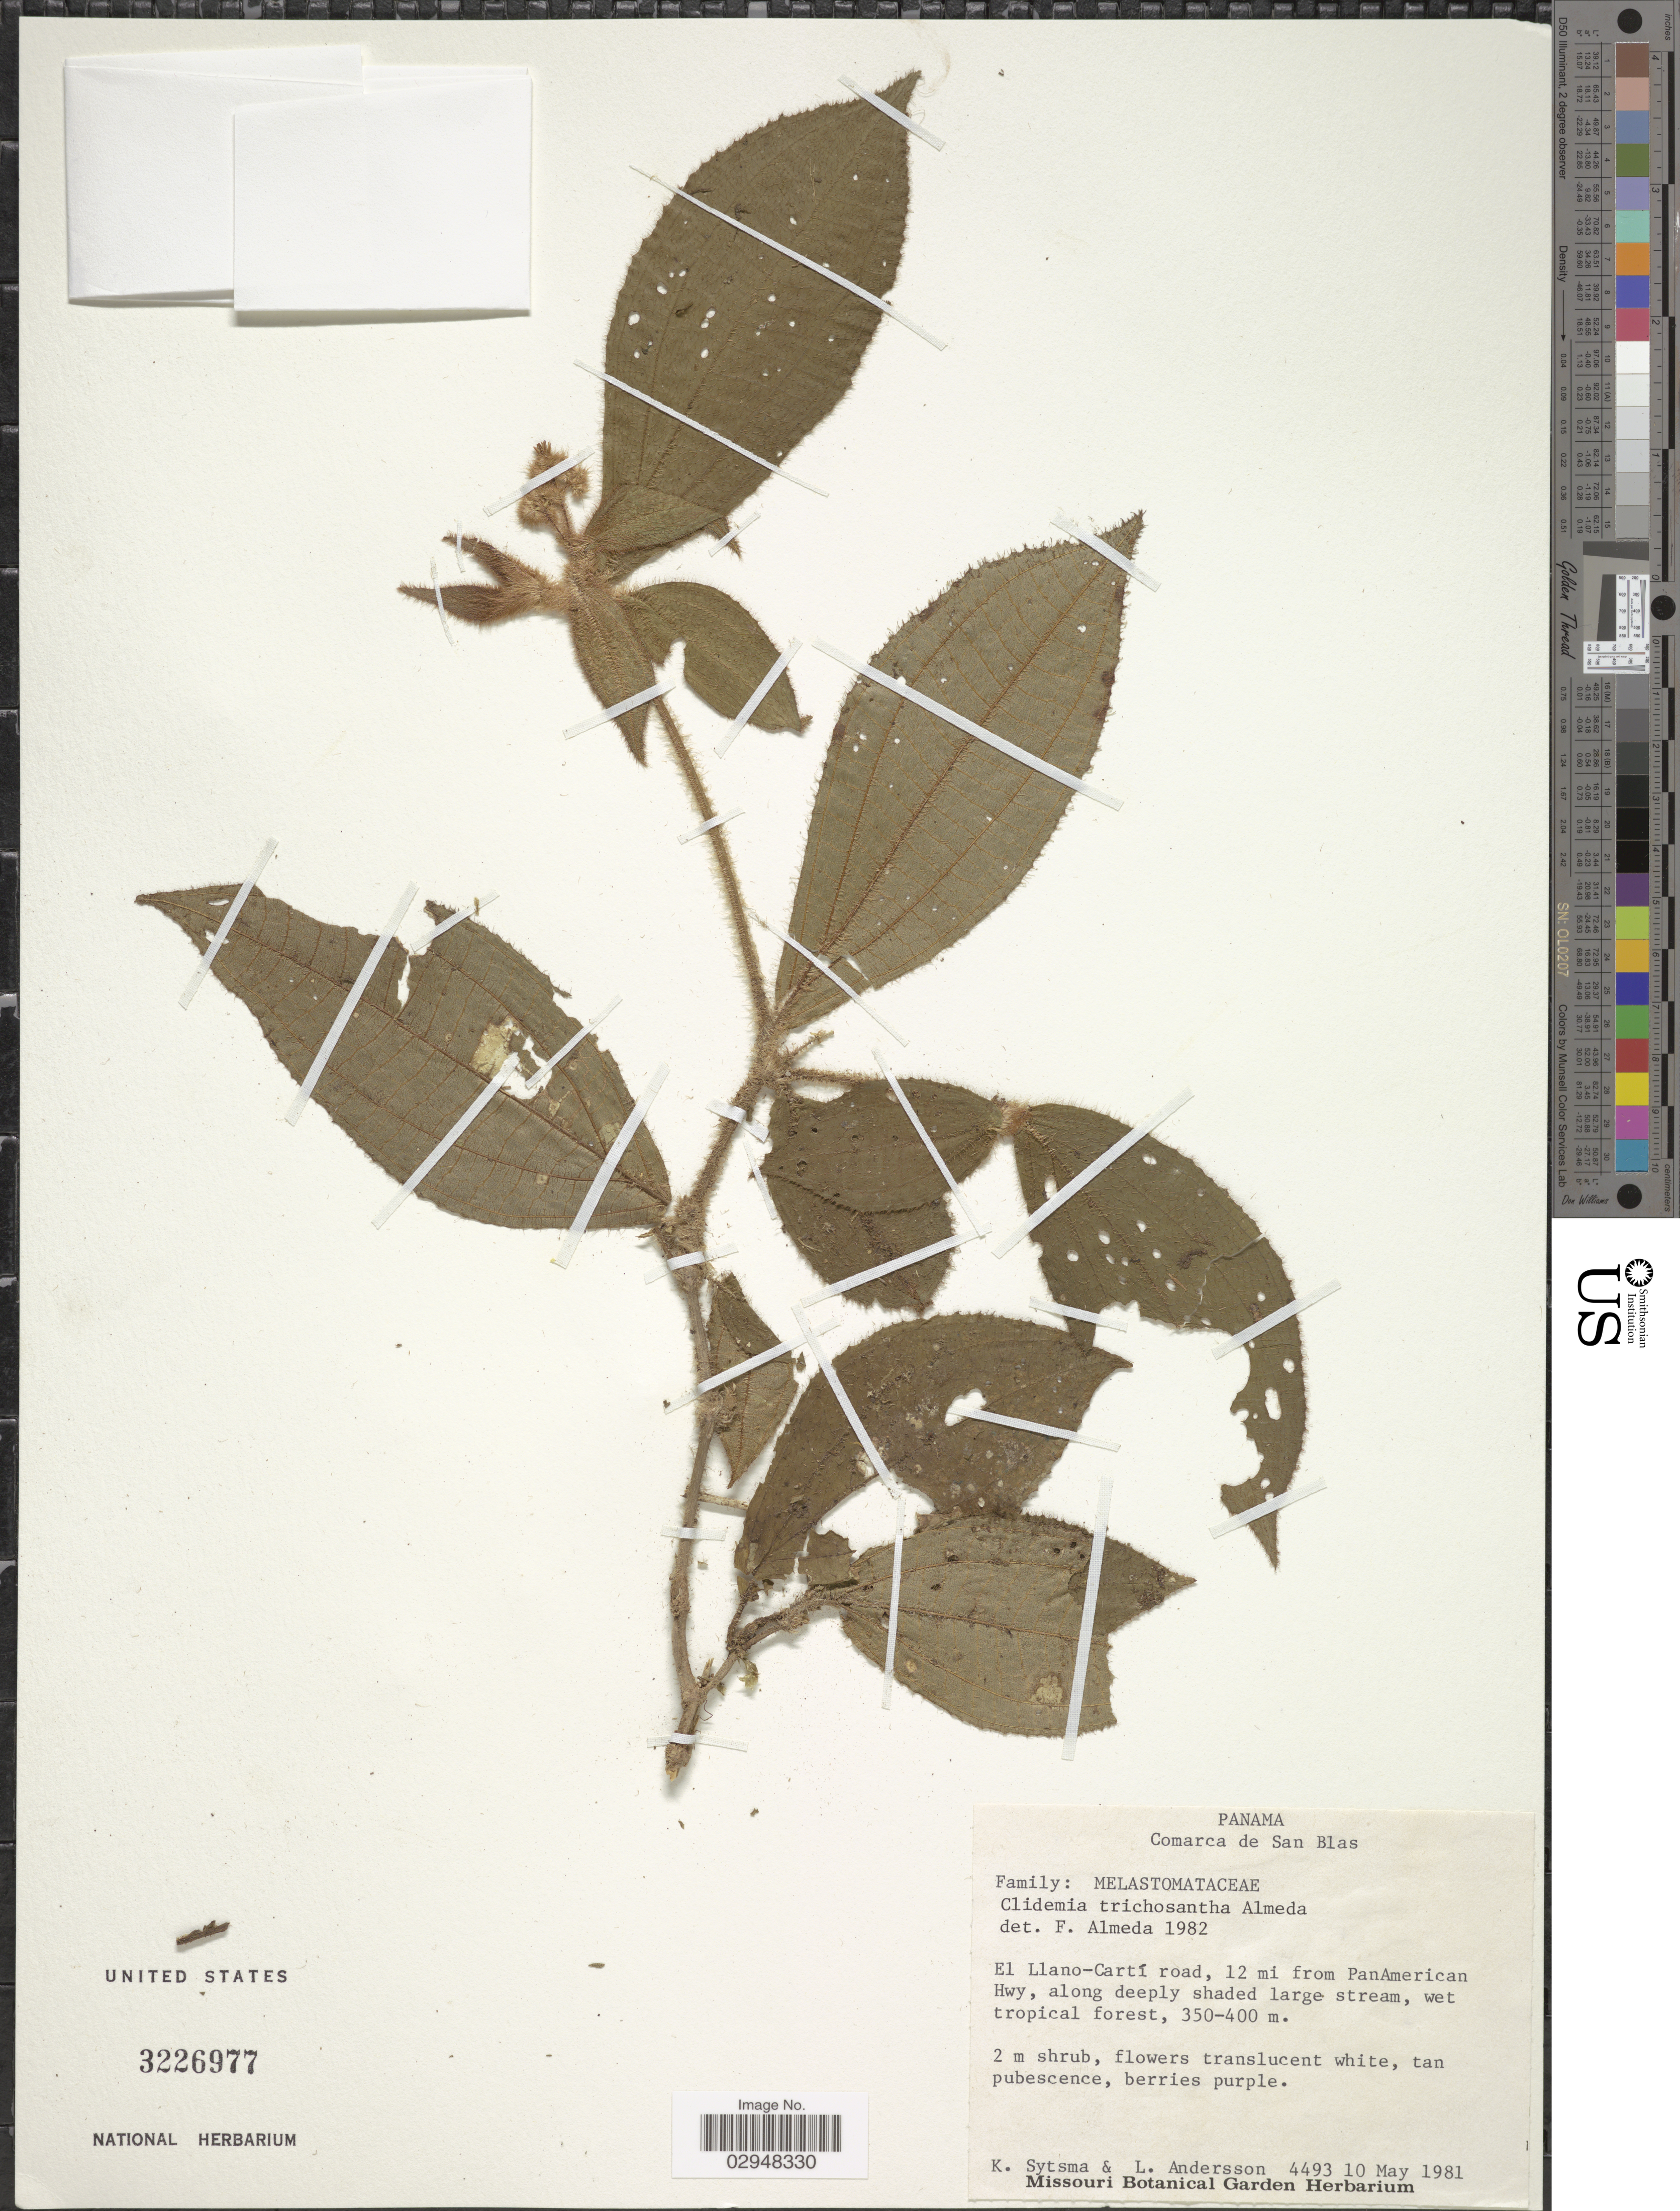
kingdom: Plantae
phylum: Tracheophyta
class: Magnoliopsida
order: Myrtales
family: Melastomataceae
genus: Clidemia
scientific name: Clidemia trichosantha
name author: Almeda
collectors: K. J. Sytsma & L. Andersson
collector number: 4493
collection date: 1981-05-10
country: Panama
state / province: Kuna Yala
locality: Comarca de San Blas, El Llano-Cartí road, 12 mi from PanAmerican Hwy.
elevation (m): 350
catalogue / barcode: US 3226977